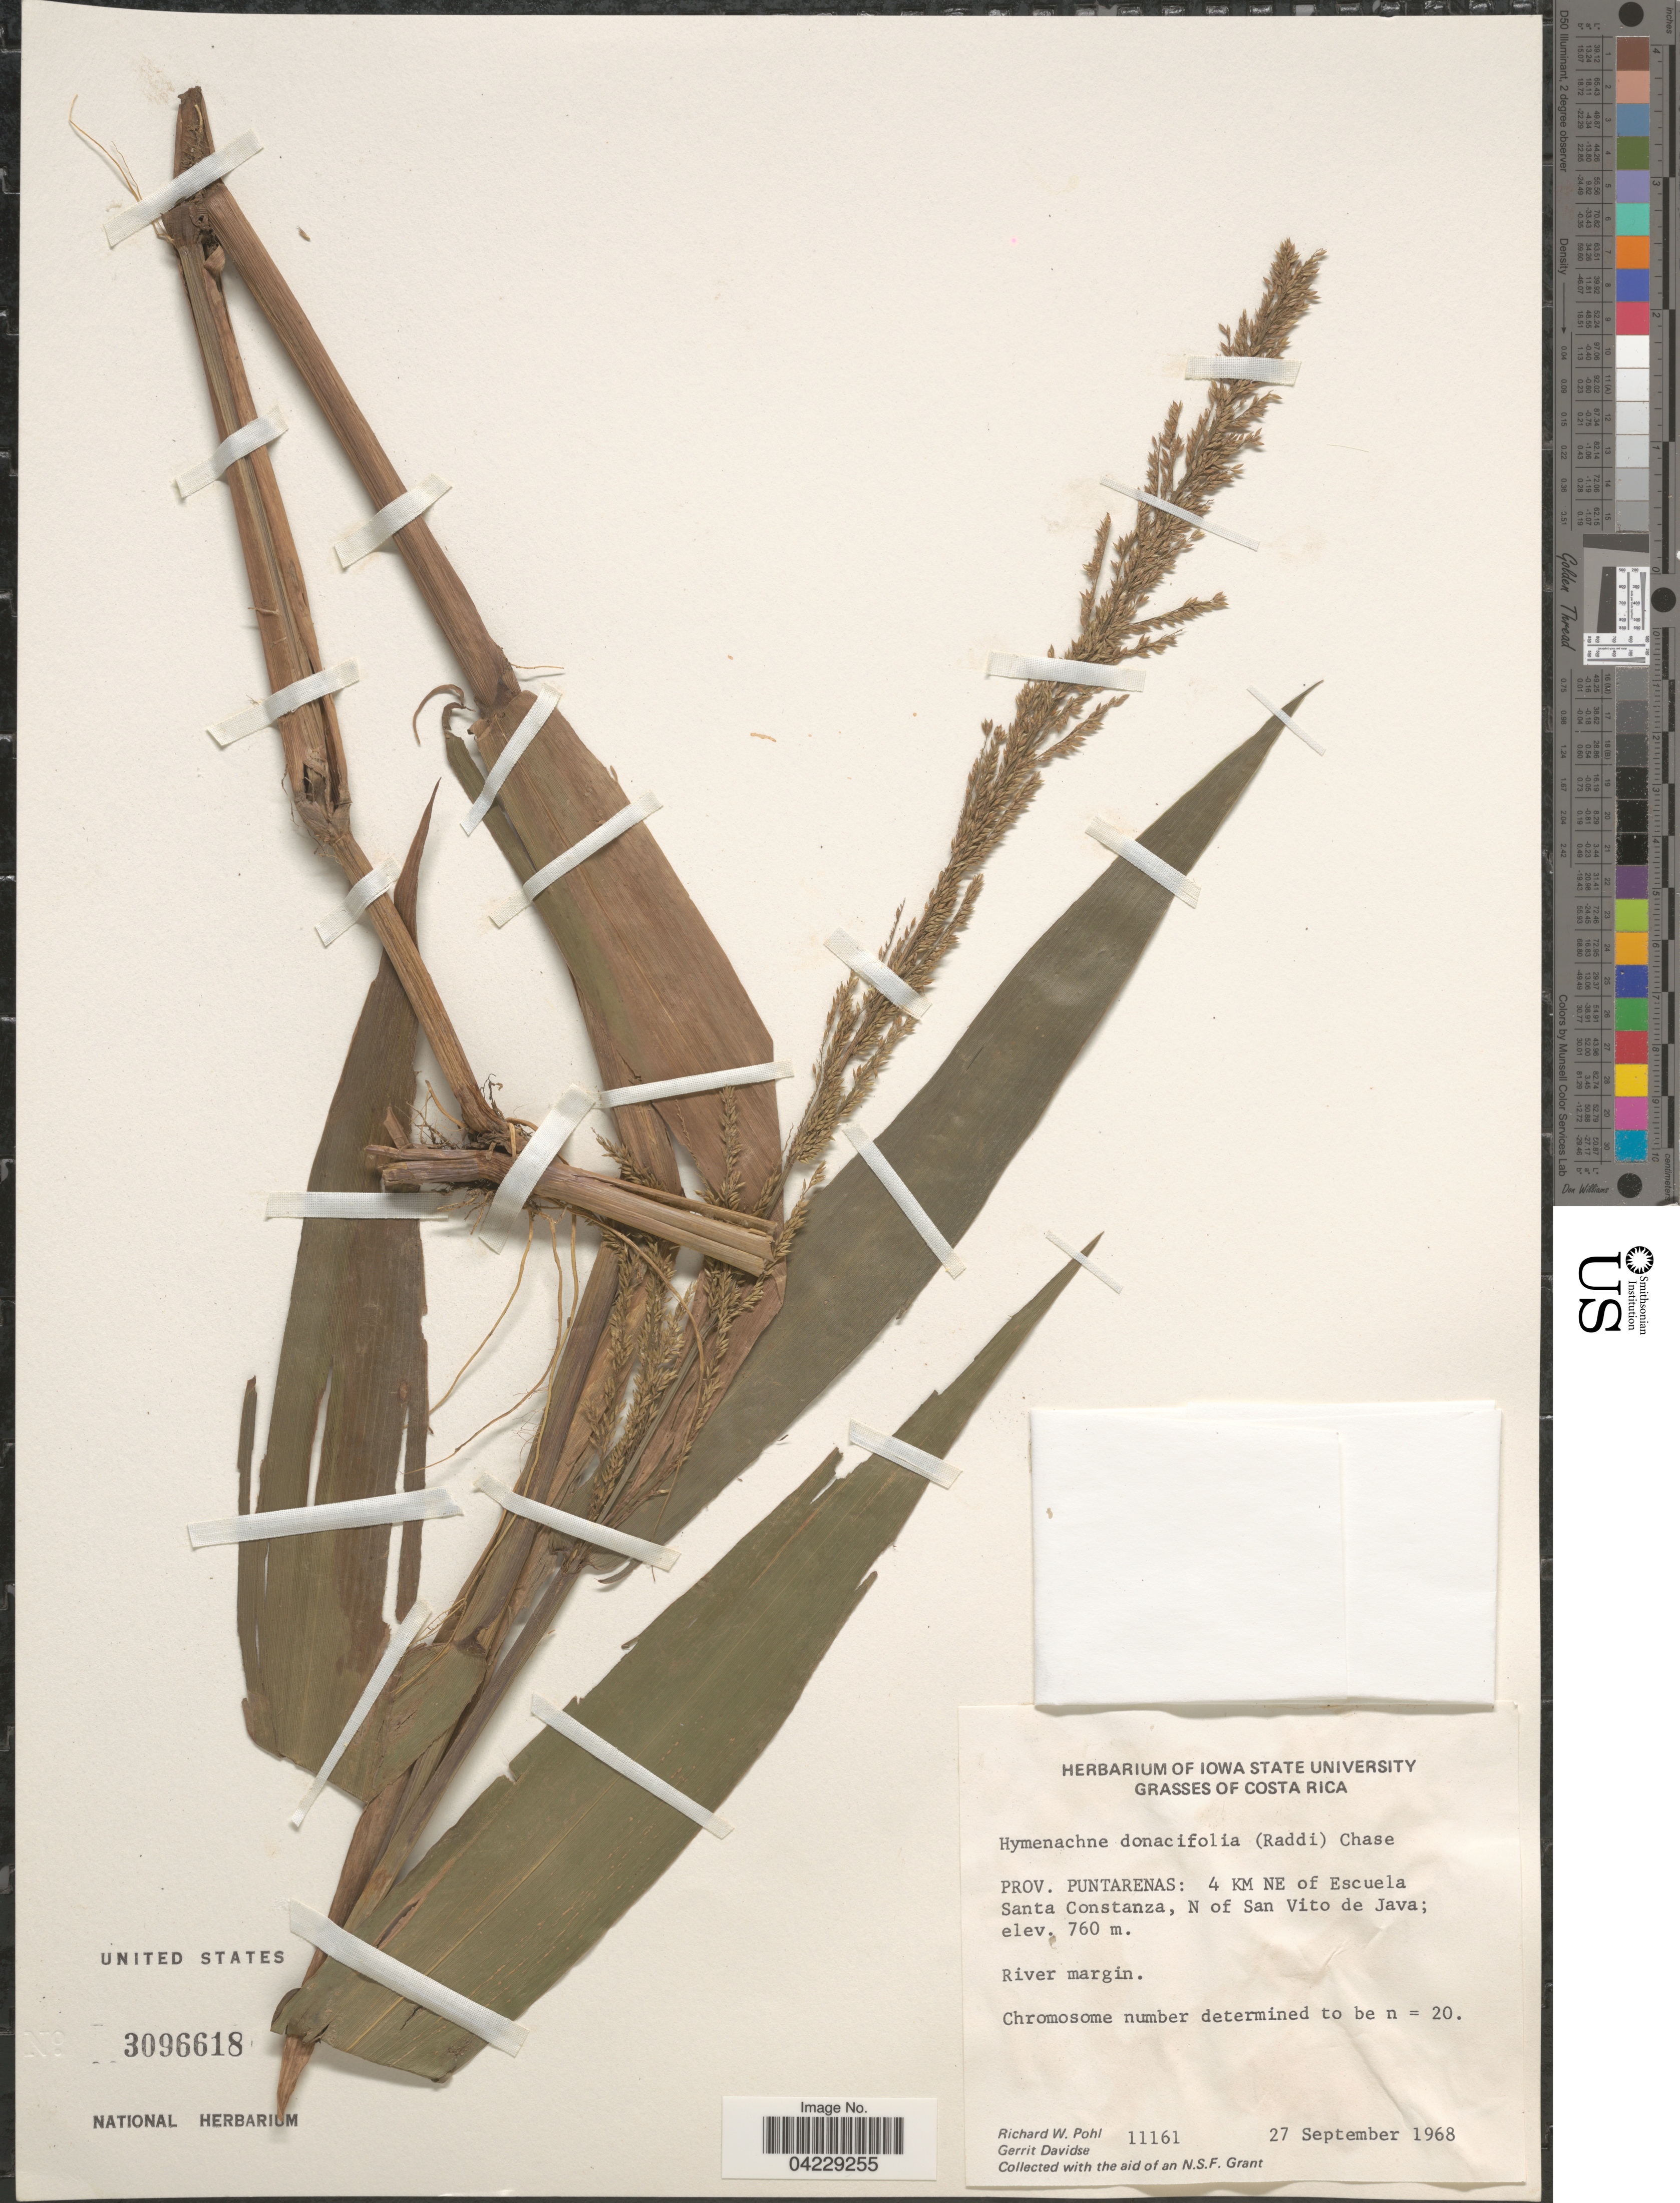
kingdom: Plantae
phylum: Tracheophyta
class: Liliopsida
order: Poales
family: Poaceae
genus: Hymenachne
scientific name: Hymenachne donacifolia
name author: (Raddi) Chase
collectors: R. W. Pohl & G. Davidse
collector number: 11161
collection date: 1968-09-27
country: Costa Rica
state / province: Puntarenas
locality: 4 Km NE of Escuela Santa Constanza, N of San Vito de Java.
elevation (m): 760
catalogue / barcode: US 3096618